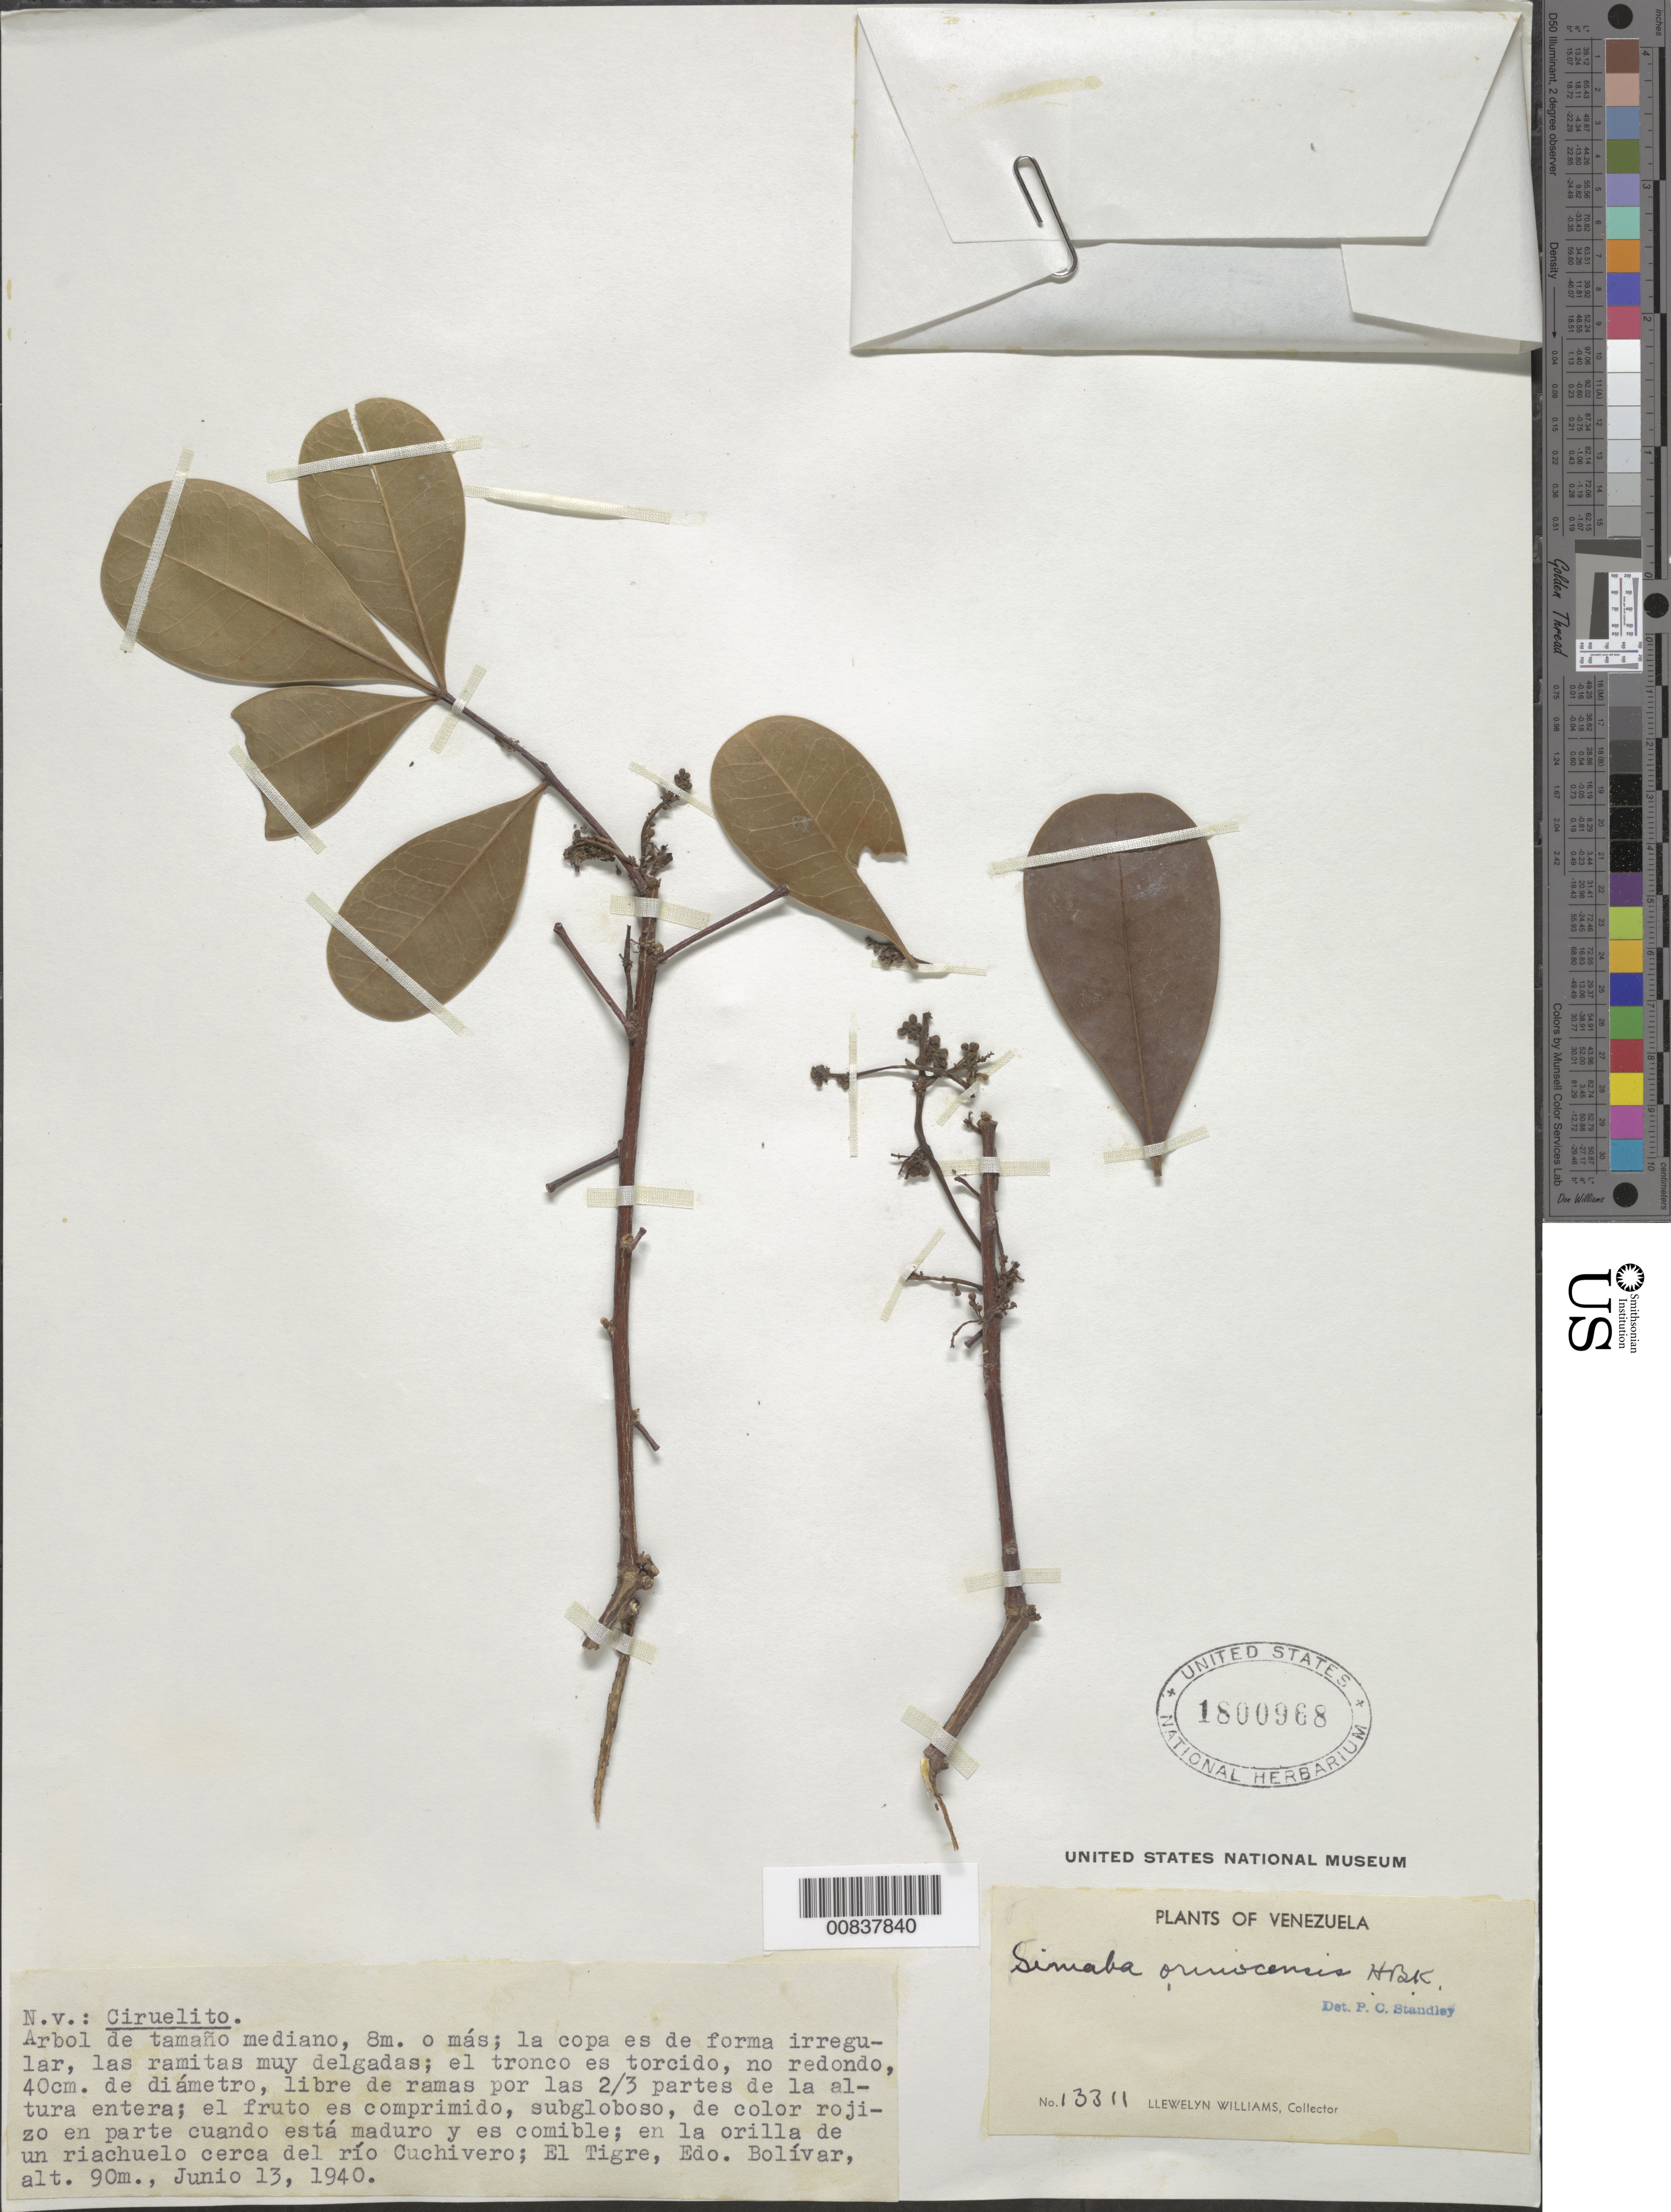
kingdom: Plantae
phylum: Tracheophyta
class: Magnoliopsida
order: Sapindales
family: Simaroubaceae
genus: Simaba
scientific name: Simaba orinocensis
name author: Kunth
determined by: Standley, Paul C.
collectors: Ll. Williams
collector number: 13311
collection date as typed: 13-Jun-40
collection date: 1940-06-13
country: Venezuela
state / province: Bolívar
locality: El Tigre, cerca de El Río Cuchivero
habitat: Orilla de un riachuelo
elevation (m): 90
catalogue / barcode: US 1800968